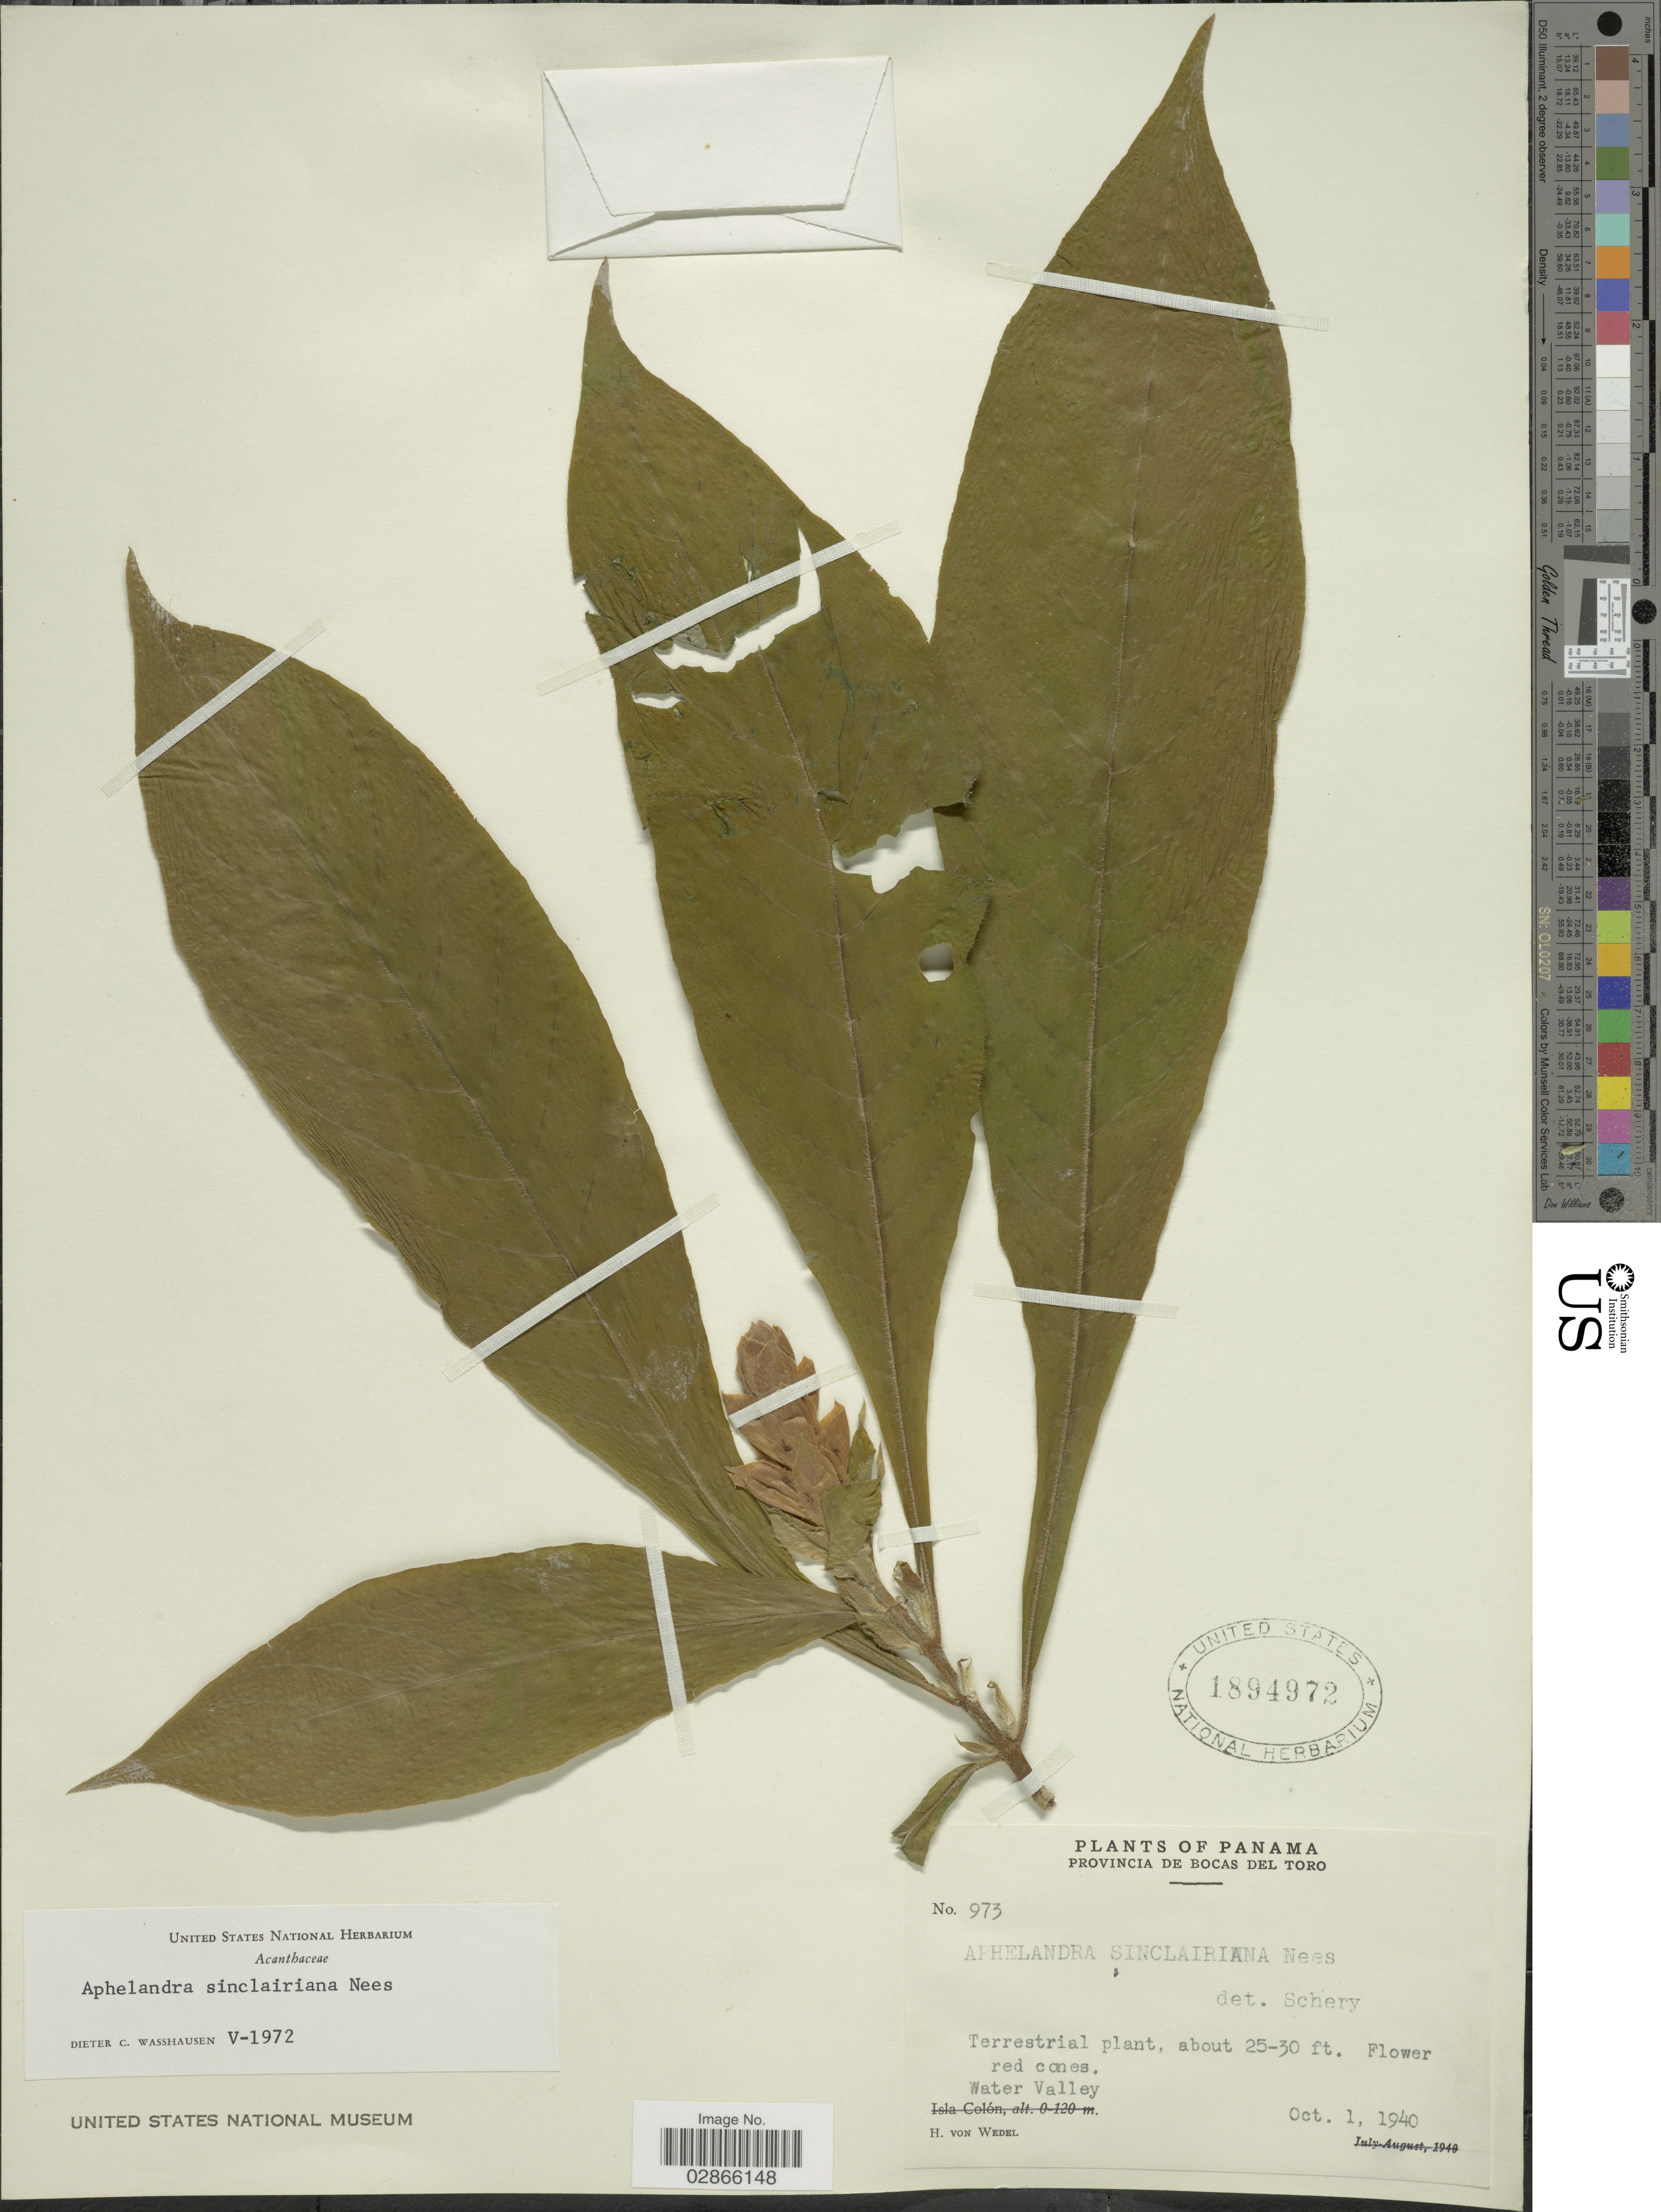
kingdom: Plantae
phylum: Tracheophyta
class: Magnoliopsida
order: Lamiales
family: Acanthaceae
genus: Aphelandra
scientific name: Aphelandra sinclairiana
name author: Nees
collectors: H. von Wedel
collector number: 973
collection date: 1940-10-01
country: Panama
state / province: Bocas del Toro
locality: Water Valley.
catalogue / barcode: US 1894972